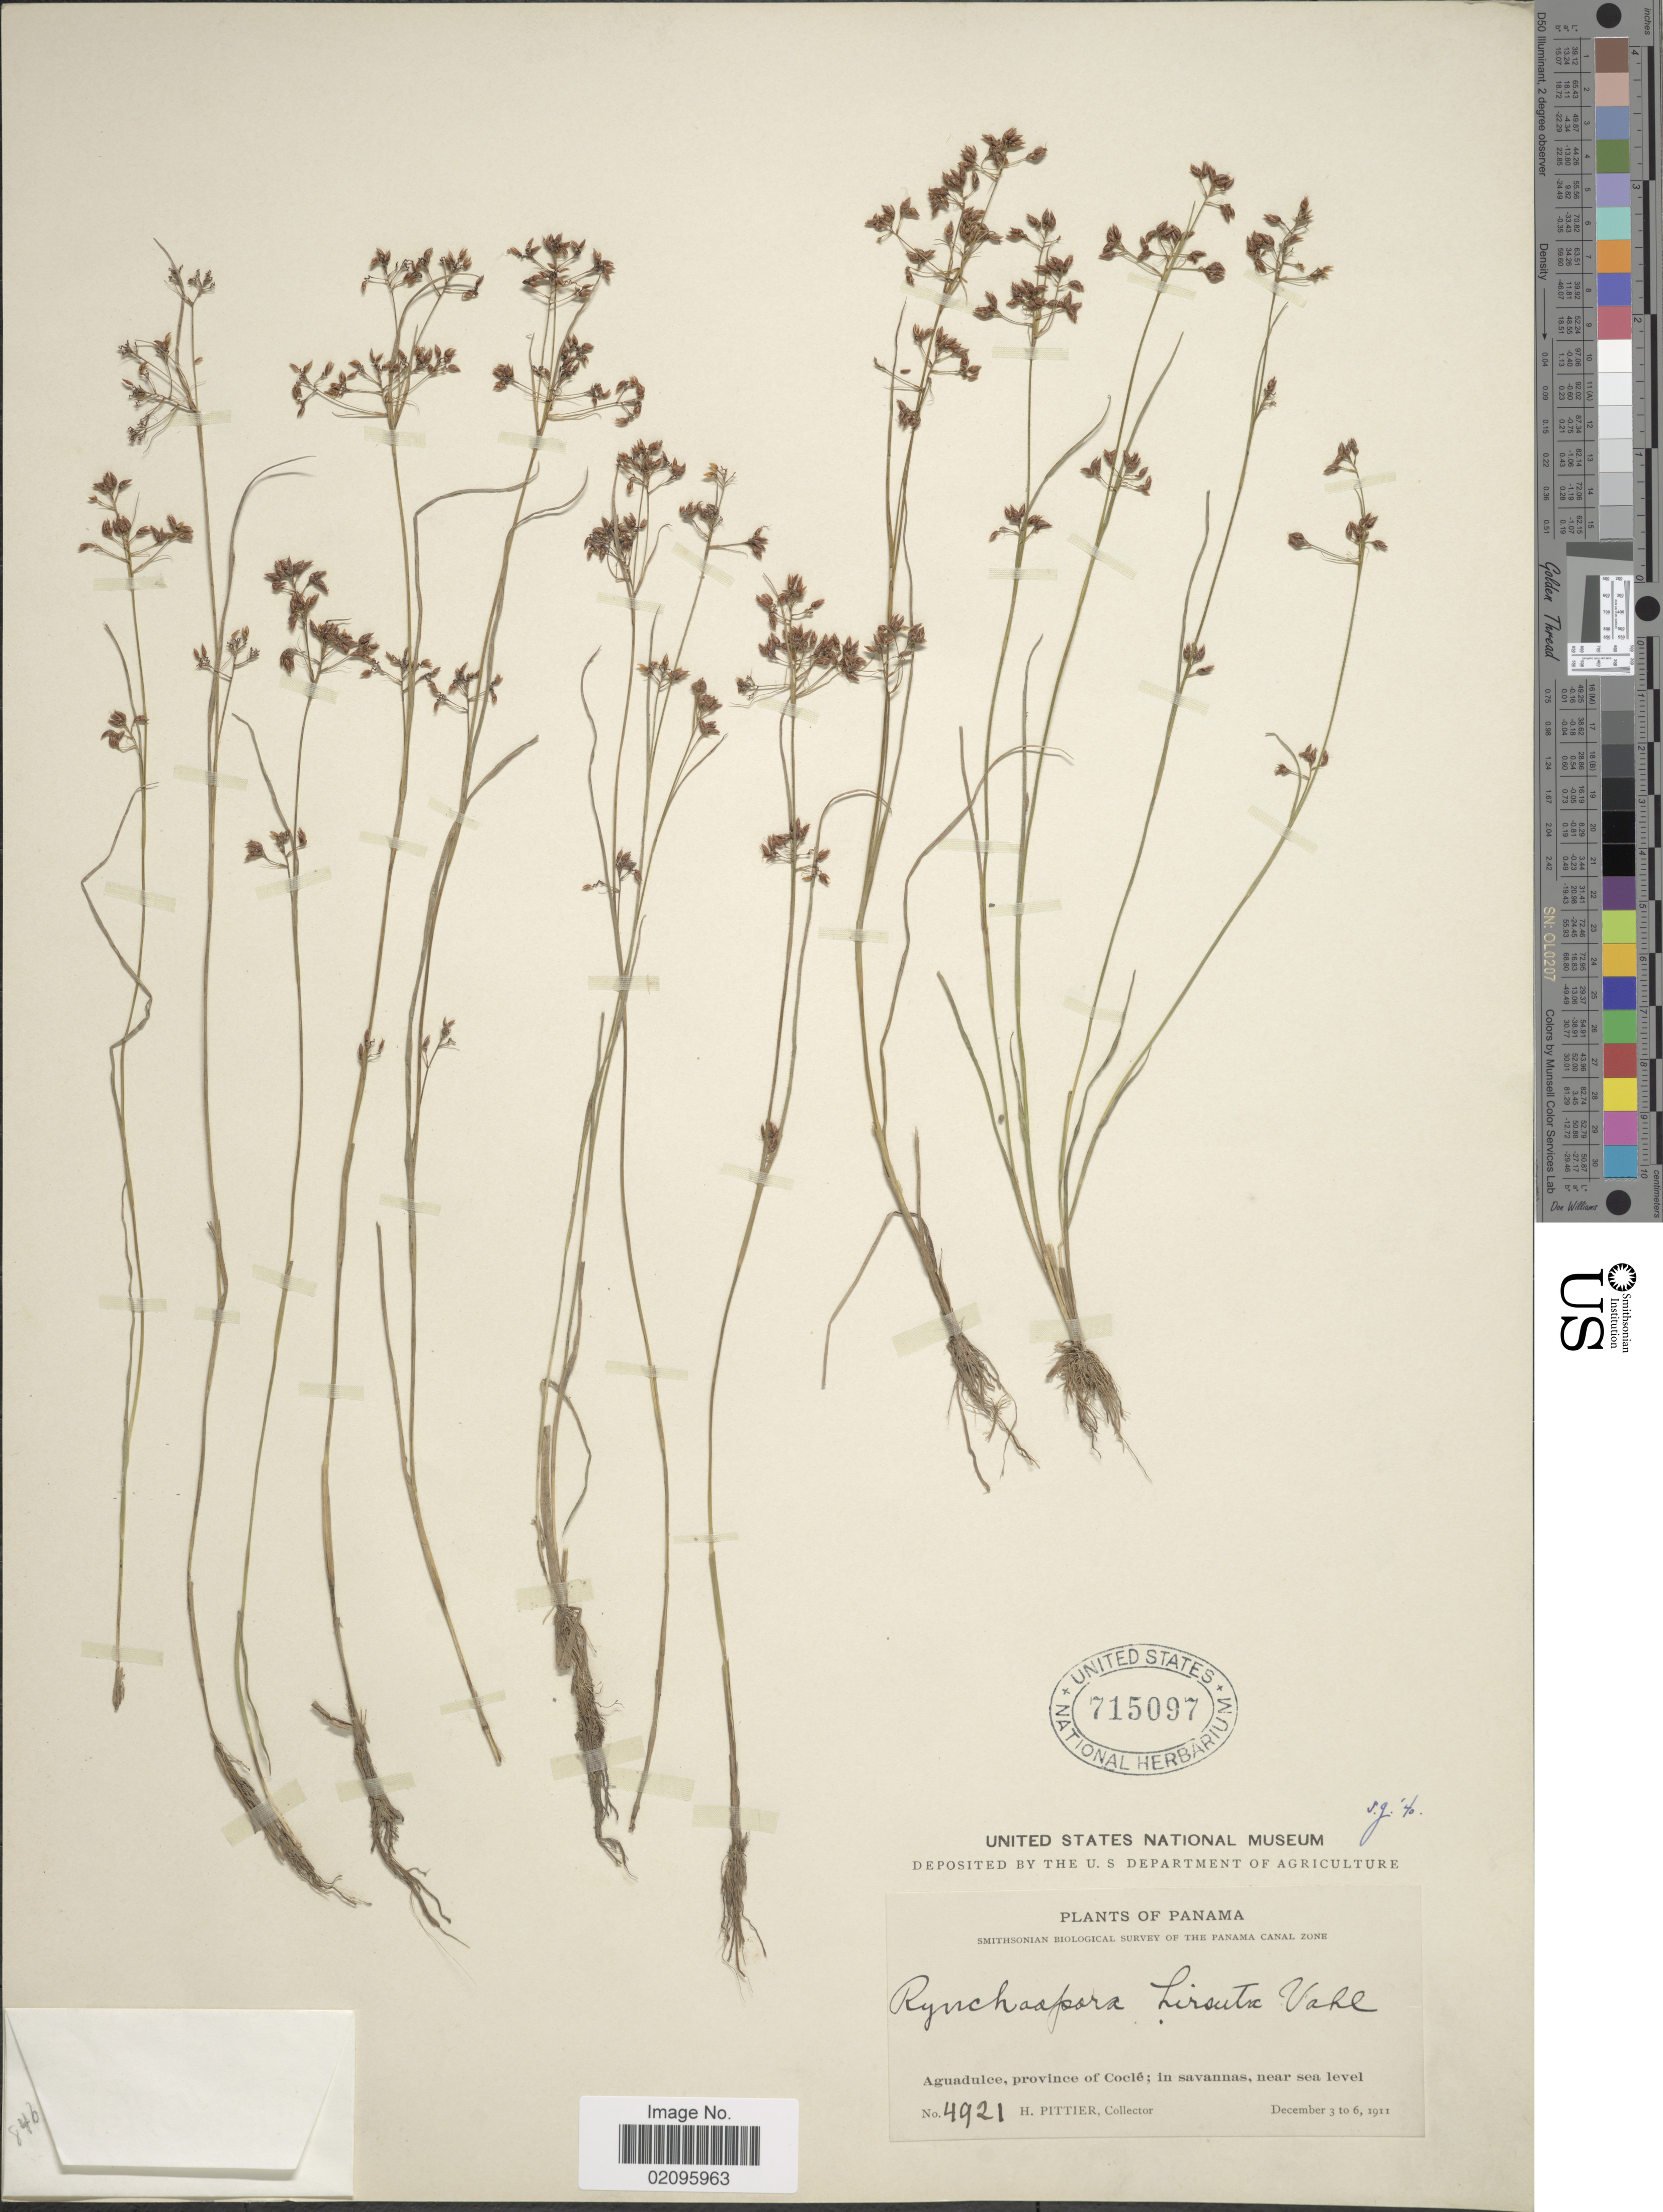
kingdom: Plantae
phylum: Tracheophyta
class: Liliopsida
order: Poales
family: Cyperaceae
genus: Rhynchospora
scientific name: Rhynchospora hirsuta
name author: (Vahl) Vahl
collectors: H. F. Pittier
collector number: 4921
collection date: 1911-12-03/1911-12-06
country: Panama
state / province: Coclé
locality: The Panama Canal Zone, Aguadulce.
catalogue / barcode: US 715097